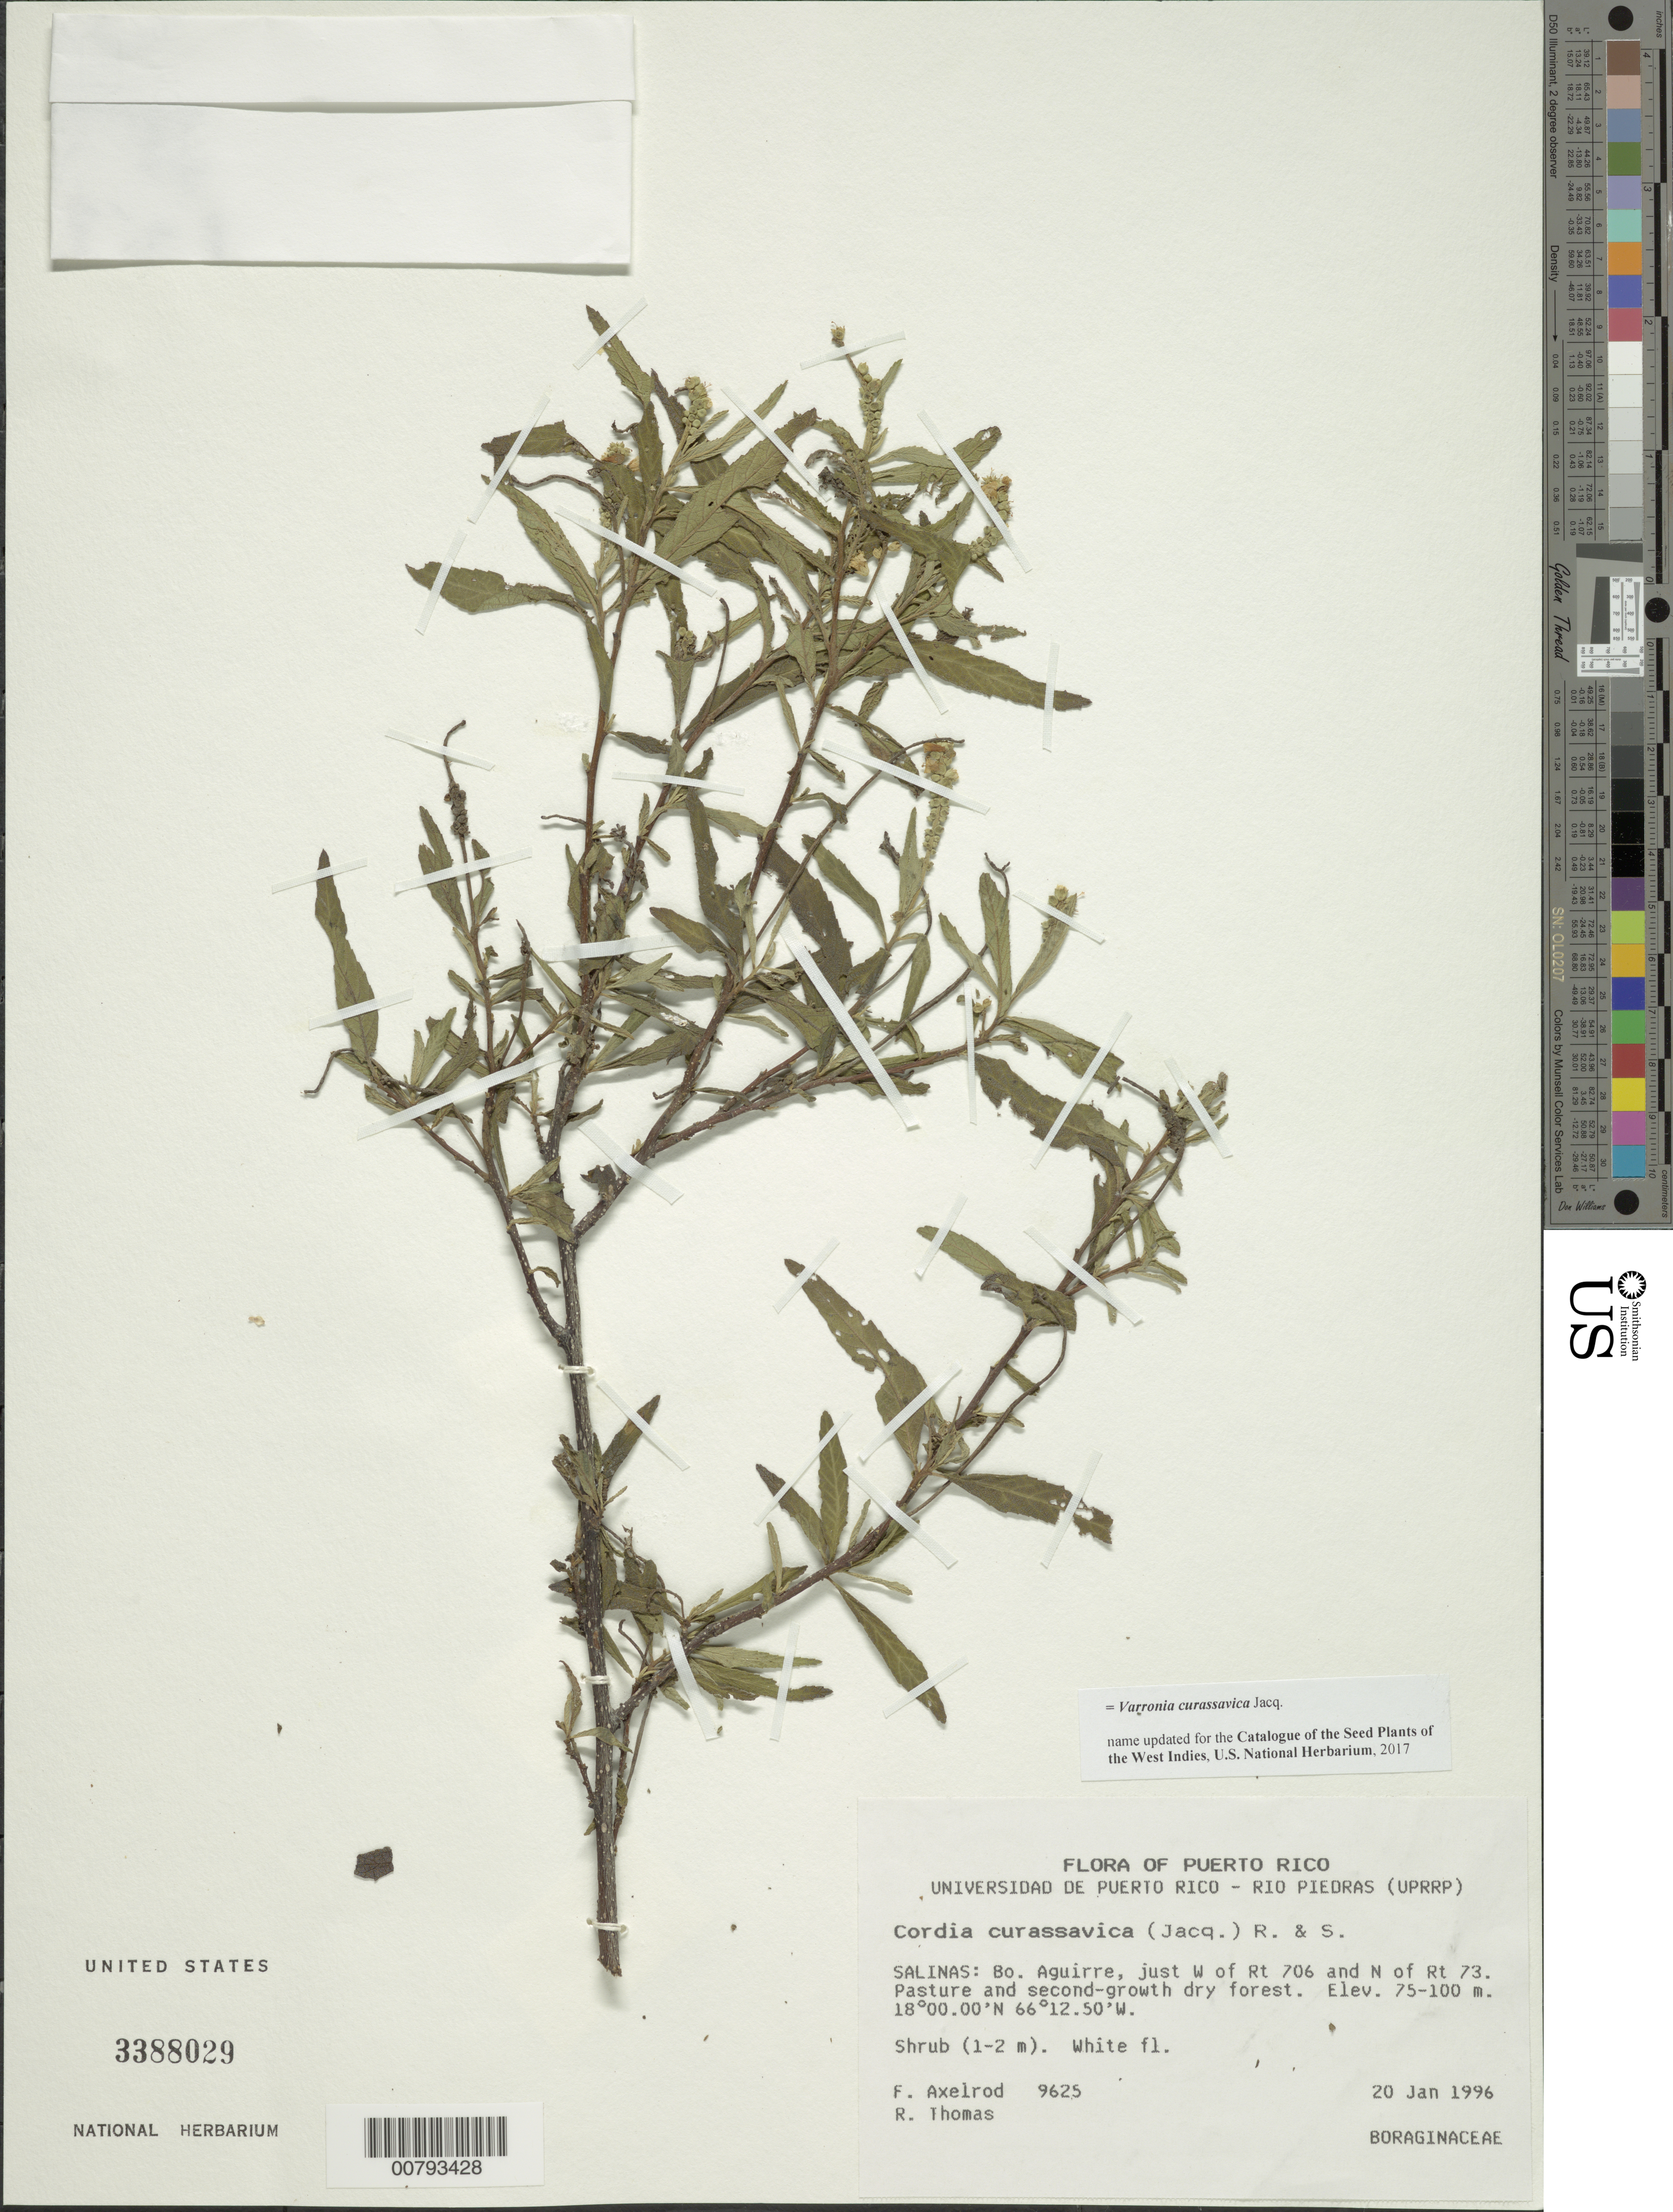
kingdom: Plantae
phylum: Tracheophyta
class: Magnoliopsida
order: Boraginales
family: Cordiaceae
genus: Varronia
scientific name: Varronia curassavica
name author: Jacq.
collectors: F. S. Axelrod & R. Thomas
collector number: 9625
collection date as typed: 20 Jan 1996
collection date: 1996-01-20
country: Puerto Rico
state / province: Salinas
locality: Salinas, Bo. Aguirre, just W of Rt 706 and N of Rt 73.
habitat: Pasture and second-growth dry forest.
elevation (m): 75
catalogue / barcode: US 3388029